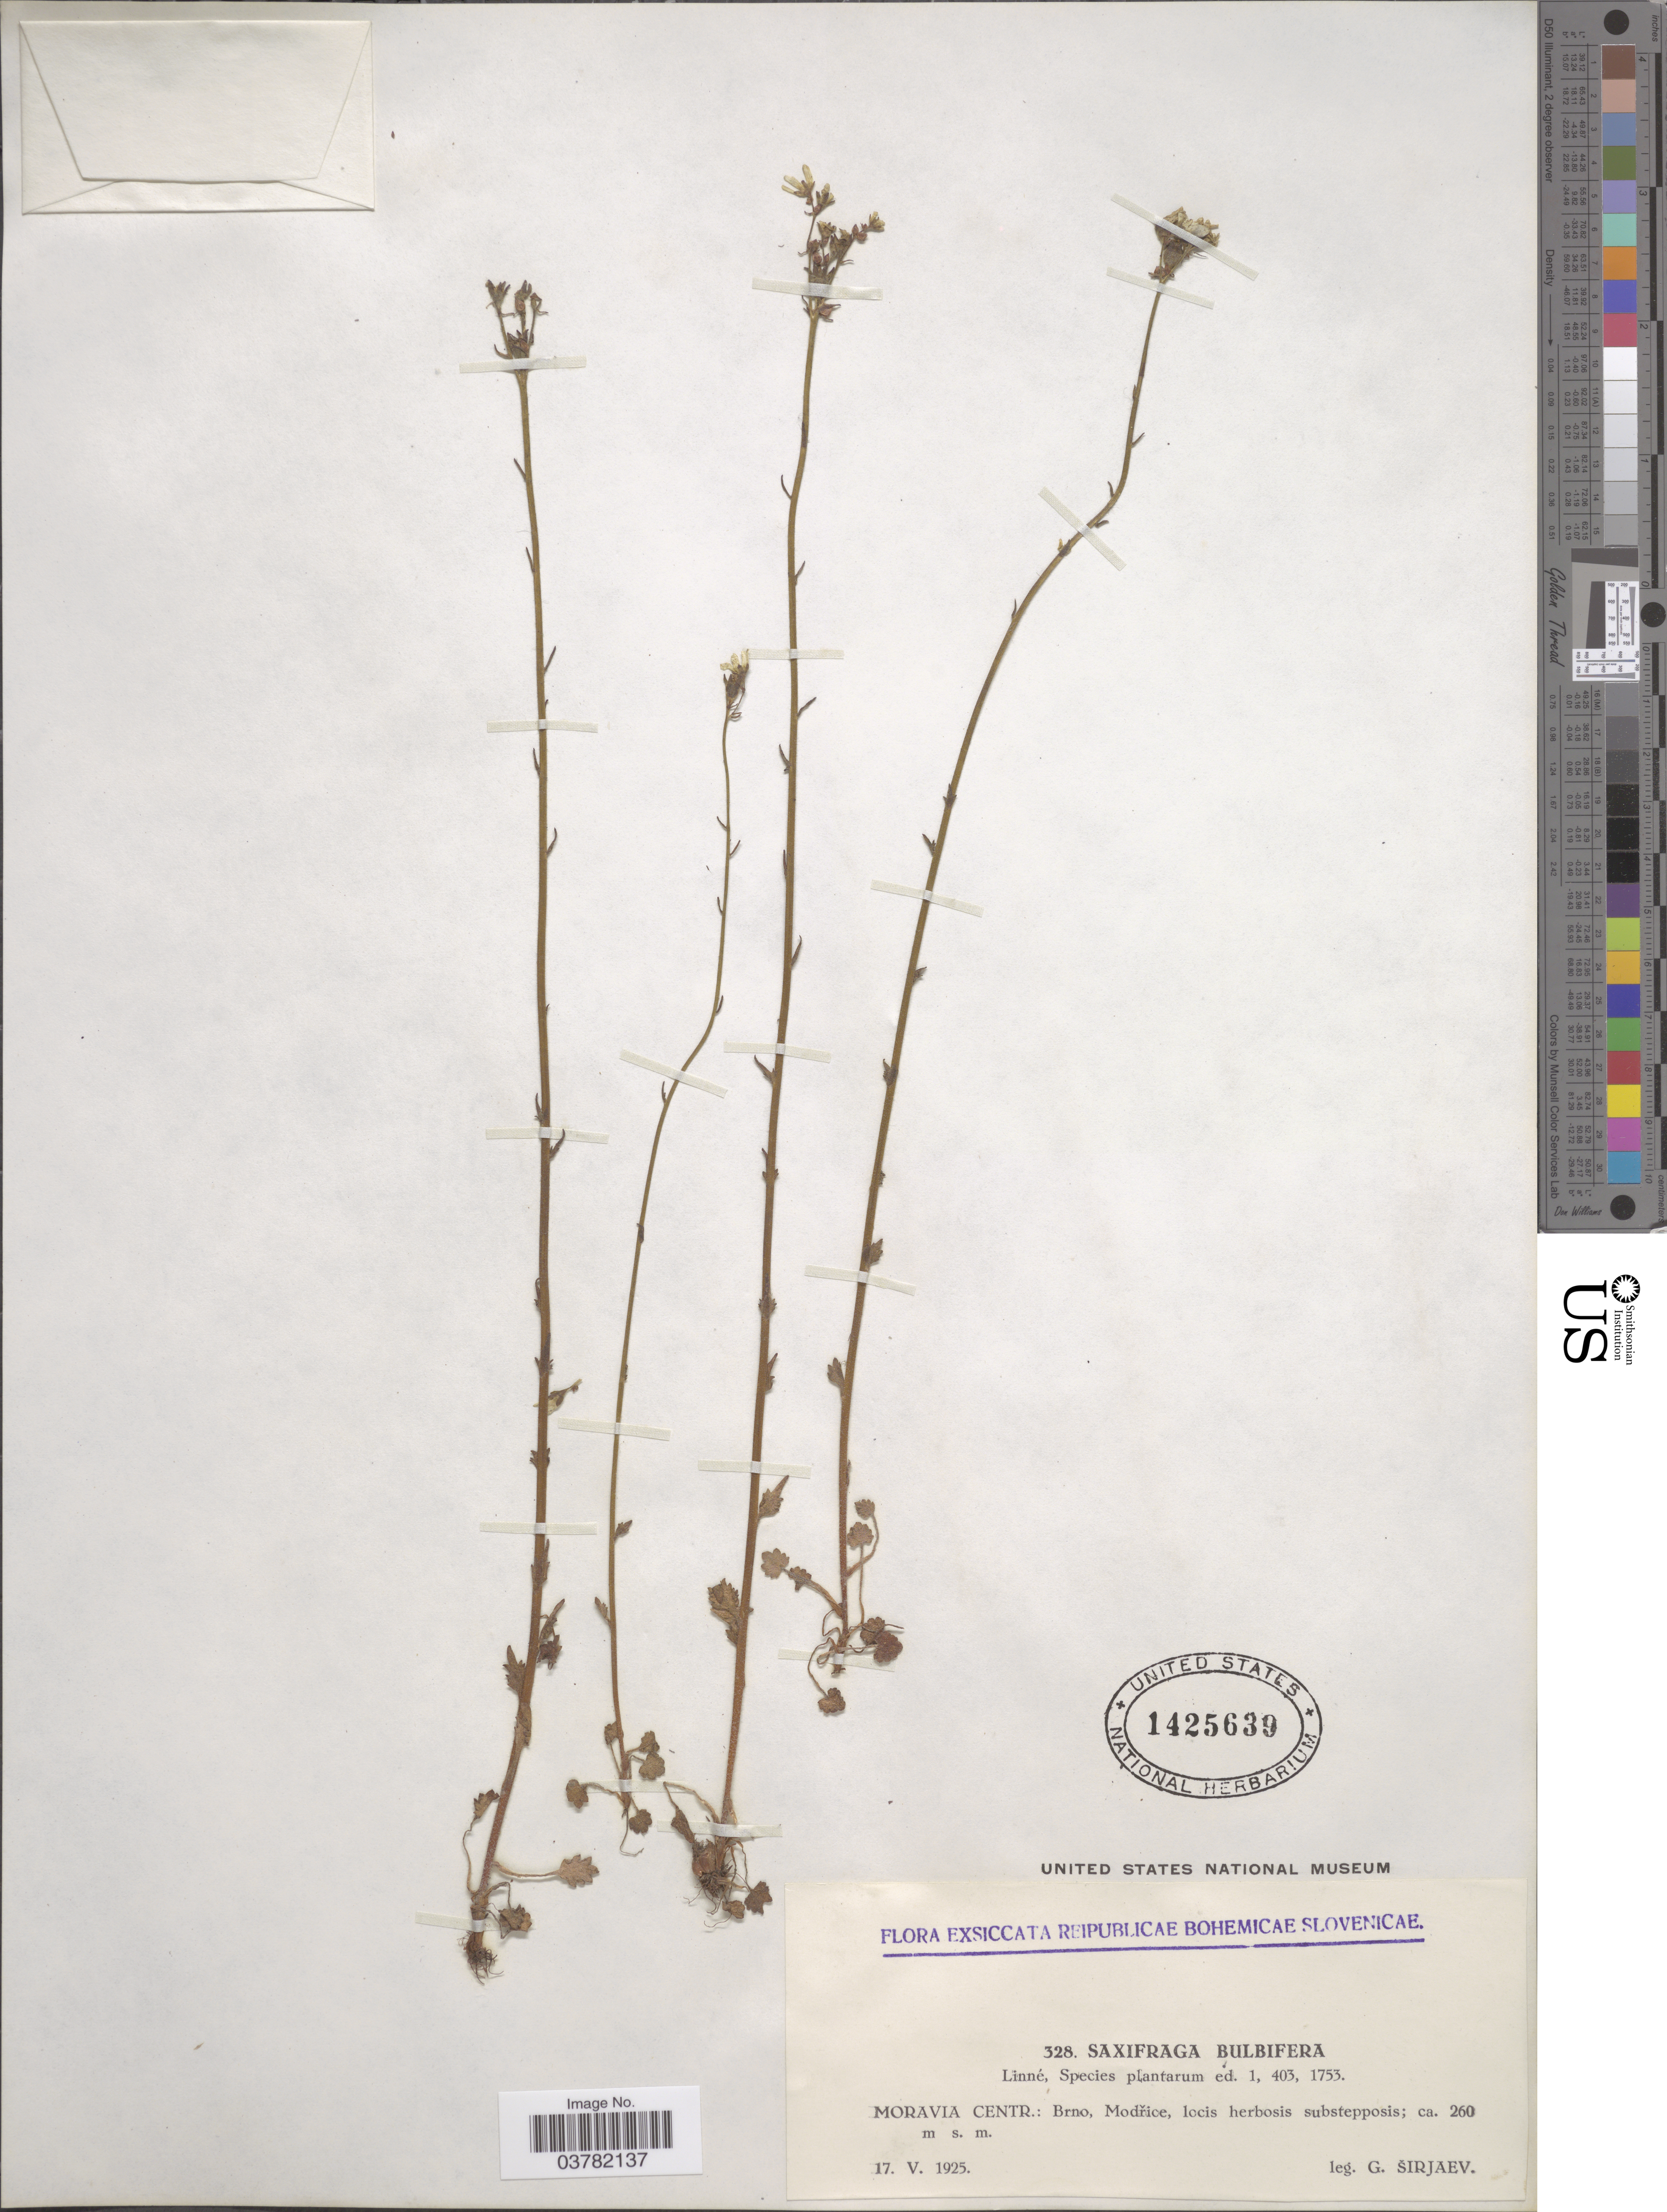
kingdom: Plantae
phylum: Tracheophyta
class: Magnoliopsida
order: Saxifragales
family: Saxifragaceae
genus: Saxifraga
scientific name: Saxifraga bulbifera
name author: L.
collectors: G. Sirjaev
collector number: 328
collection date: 1925-05-17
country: Czechia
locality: Reipublicae Bohemicae Slovenicae. Moravia Centr.: Brno, Modřice, locis herbosis substepposis.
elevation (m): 260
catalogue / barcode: US 1425639